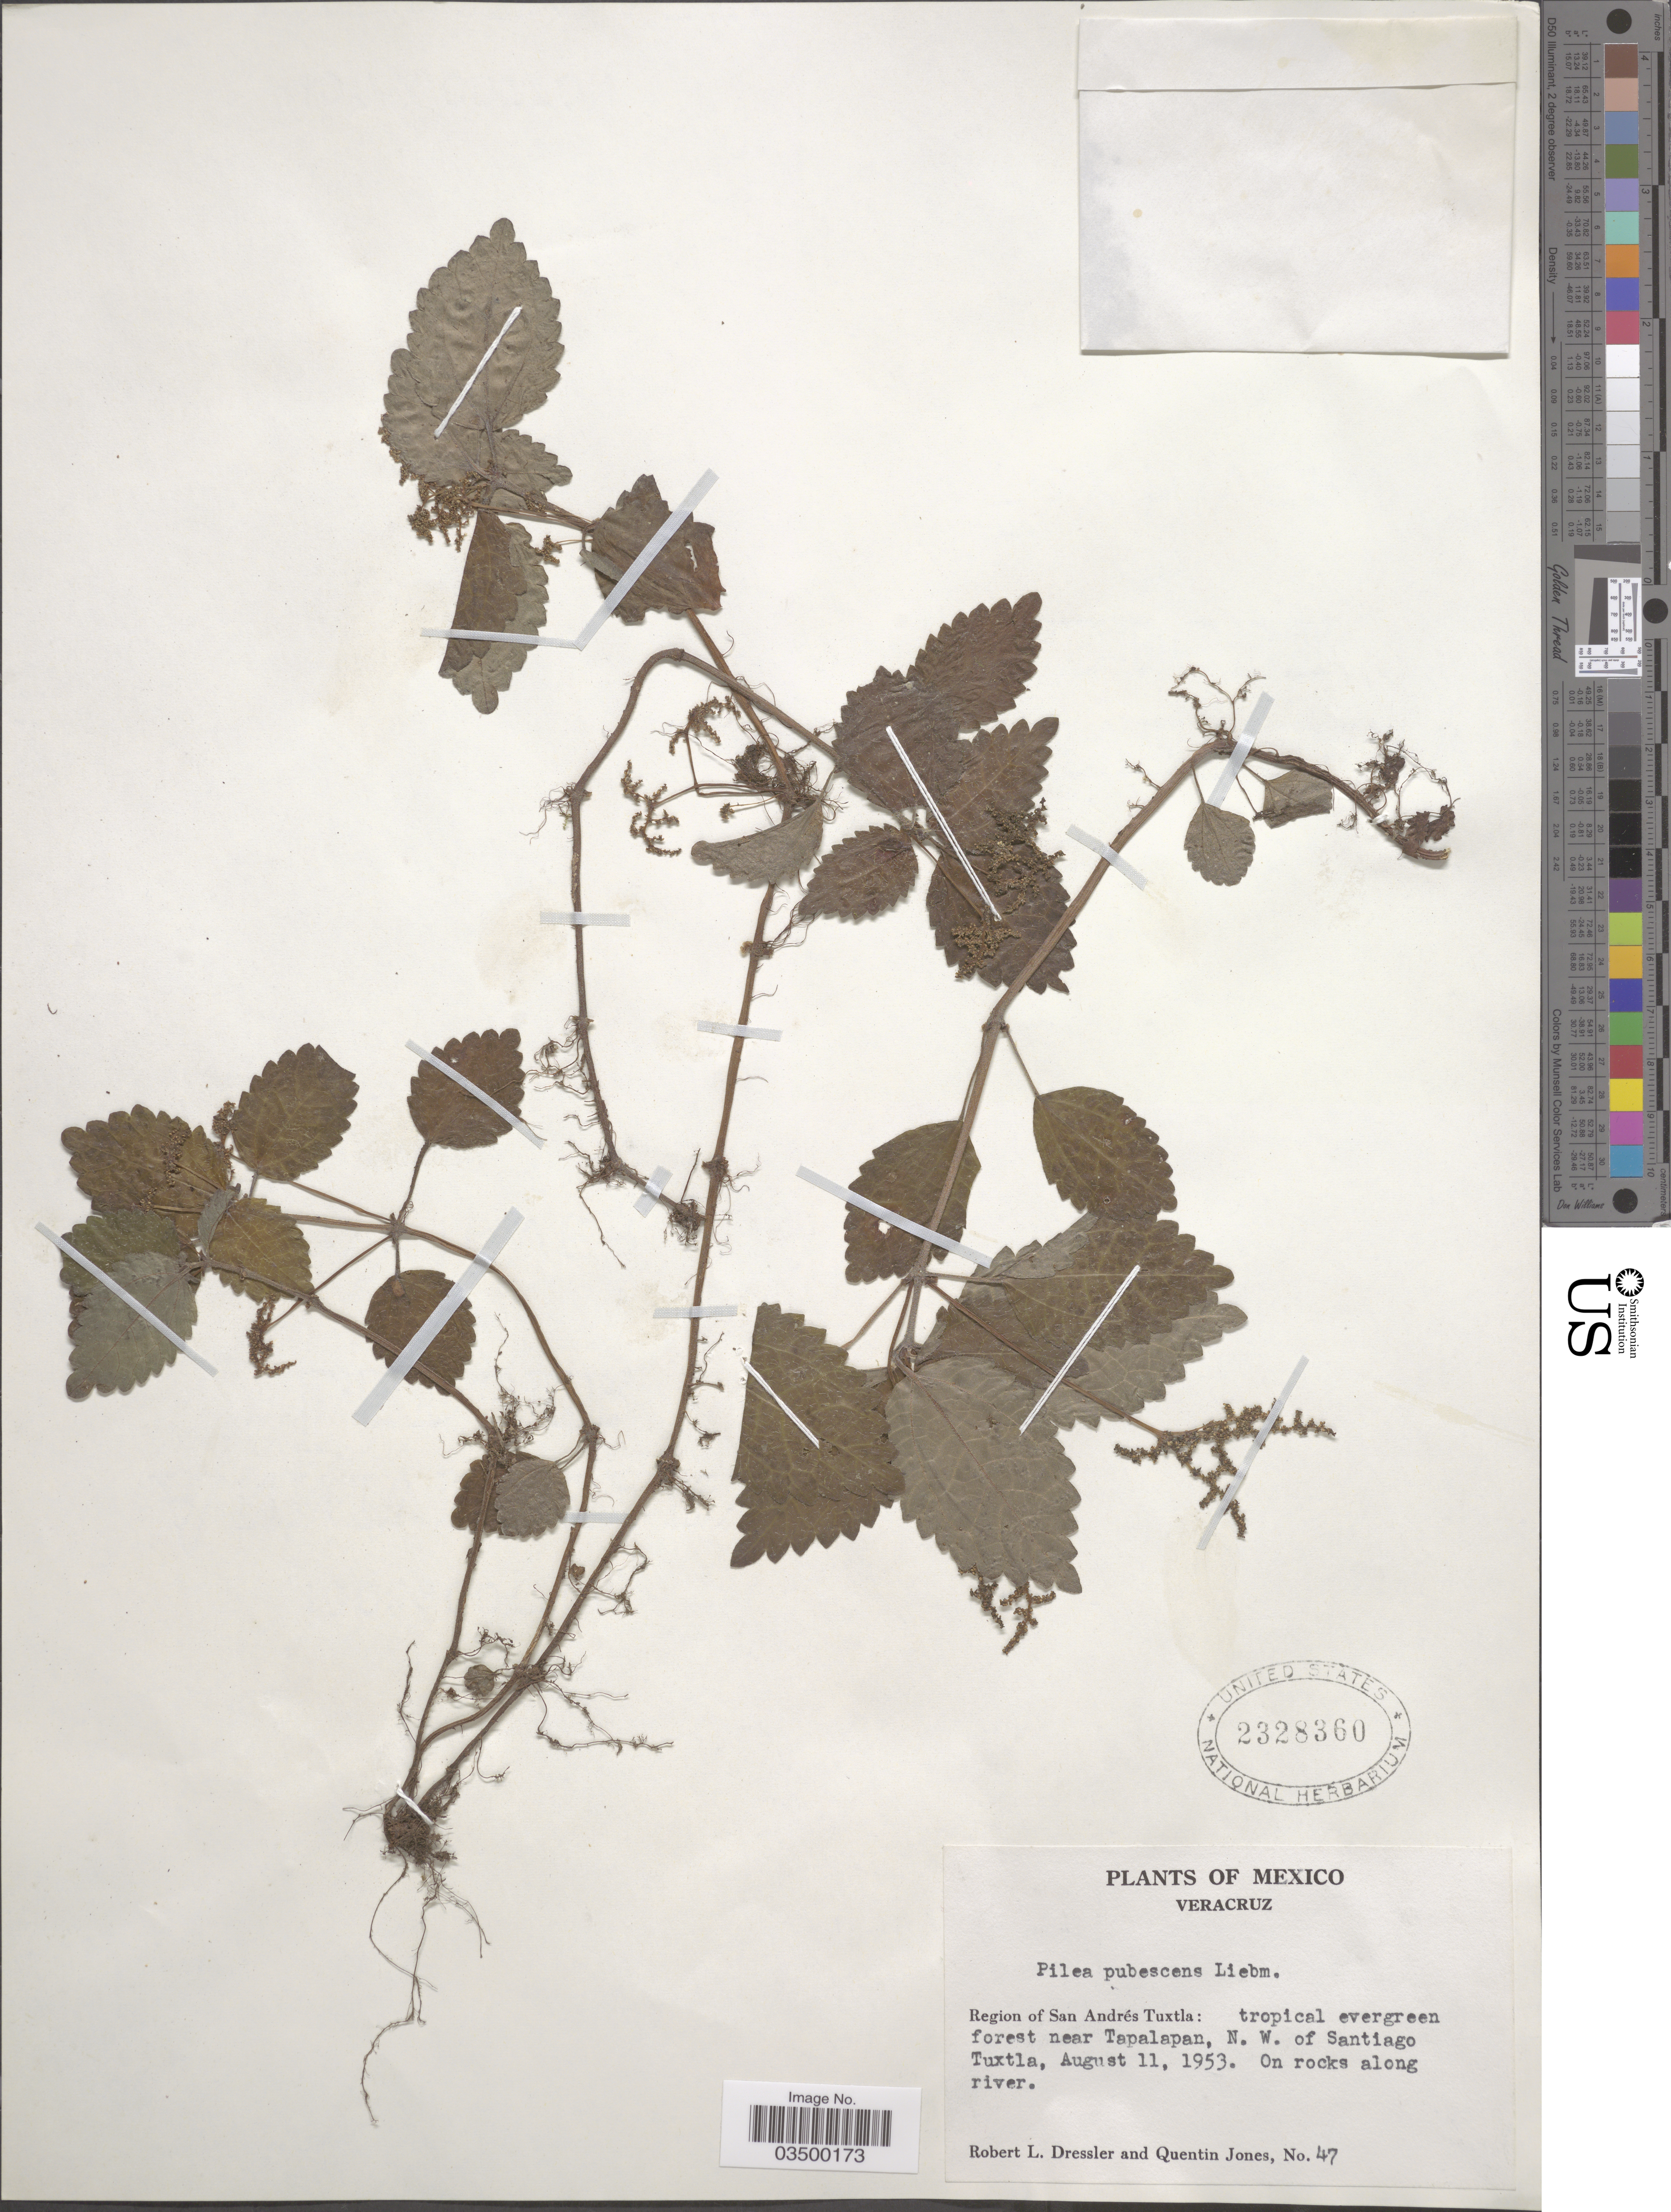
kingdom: Plantae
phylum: Tracheophyta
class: Magnoliopsida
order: Rosales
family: Urticaceae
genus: Pilea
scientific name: Pilea pubescens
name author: Liebm.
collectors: R. Dressler & Q. Jones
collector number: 47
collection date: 1953-08-11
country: Mexico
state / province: Veracruz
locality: Veracruz. Region of San Andrés Tuxtla: tropical evergreen forest near Tapalapan, N. W. of Santiago Tuxtla.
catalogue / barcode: US 2328360